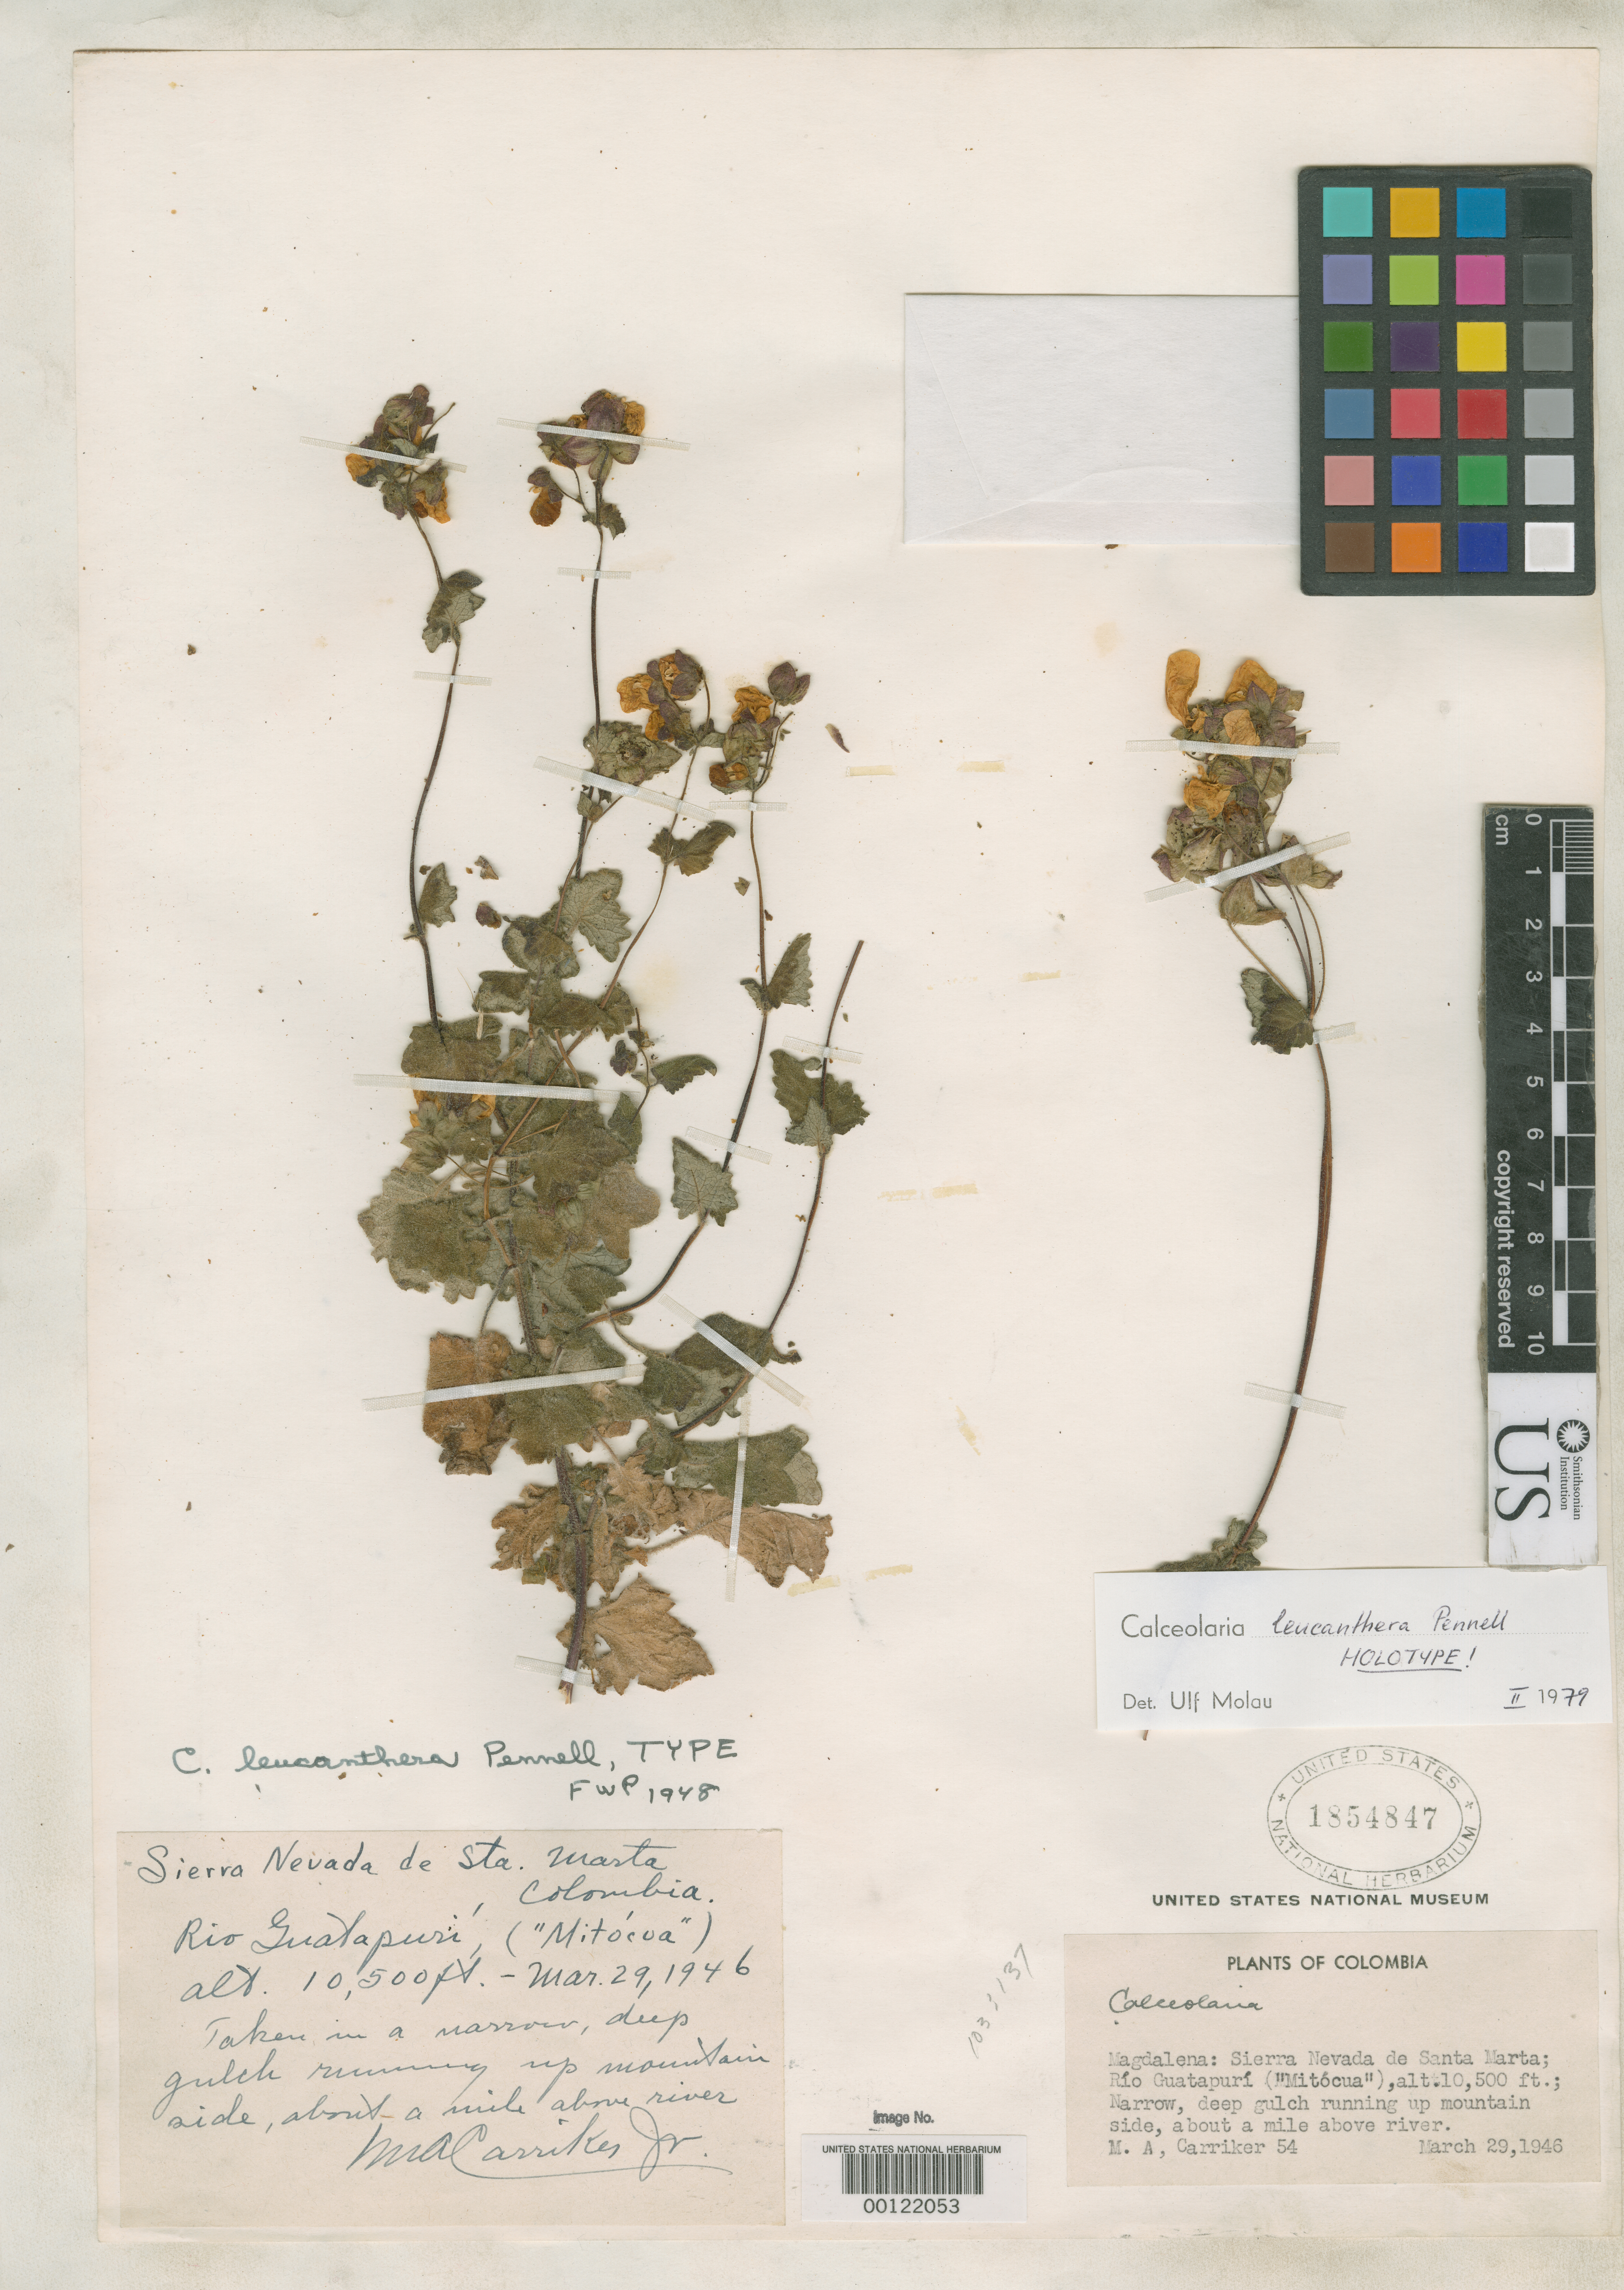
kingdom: Plantae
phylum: Tracheophyta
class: Magnoliopsida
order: Lamiales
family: Calceolariaceae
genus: Calceolaria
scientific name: Calceolaria leucanthera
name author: Pennell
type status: Holotype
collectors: M. A. Carriker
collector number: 54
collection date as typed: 29 Mar 1946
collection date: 1946-03-29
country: Colombia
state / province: Magdalena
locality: Sierra Nevada de Santa Marta.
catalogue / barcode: US 1854847